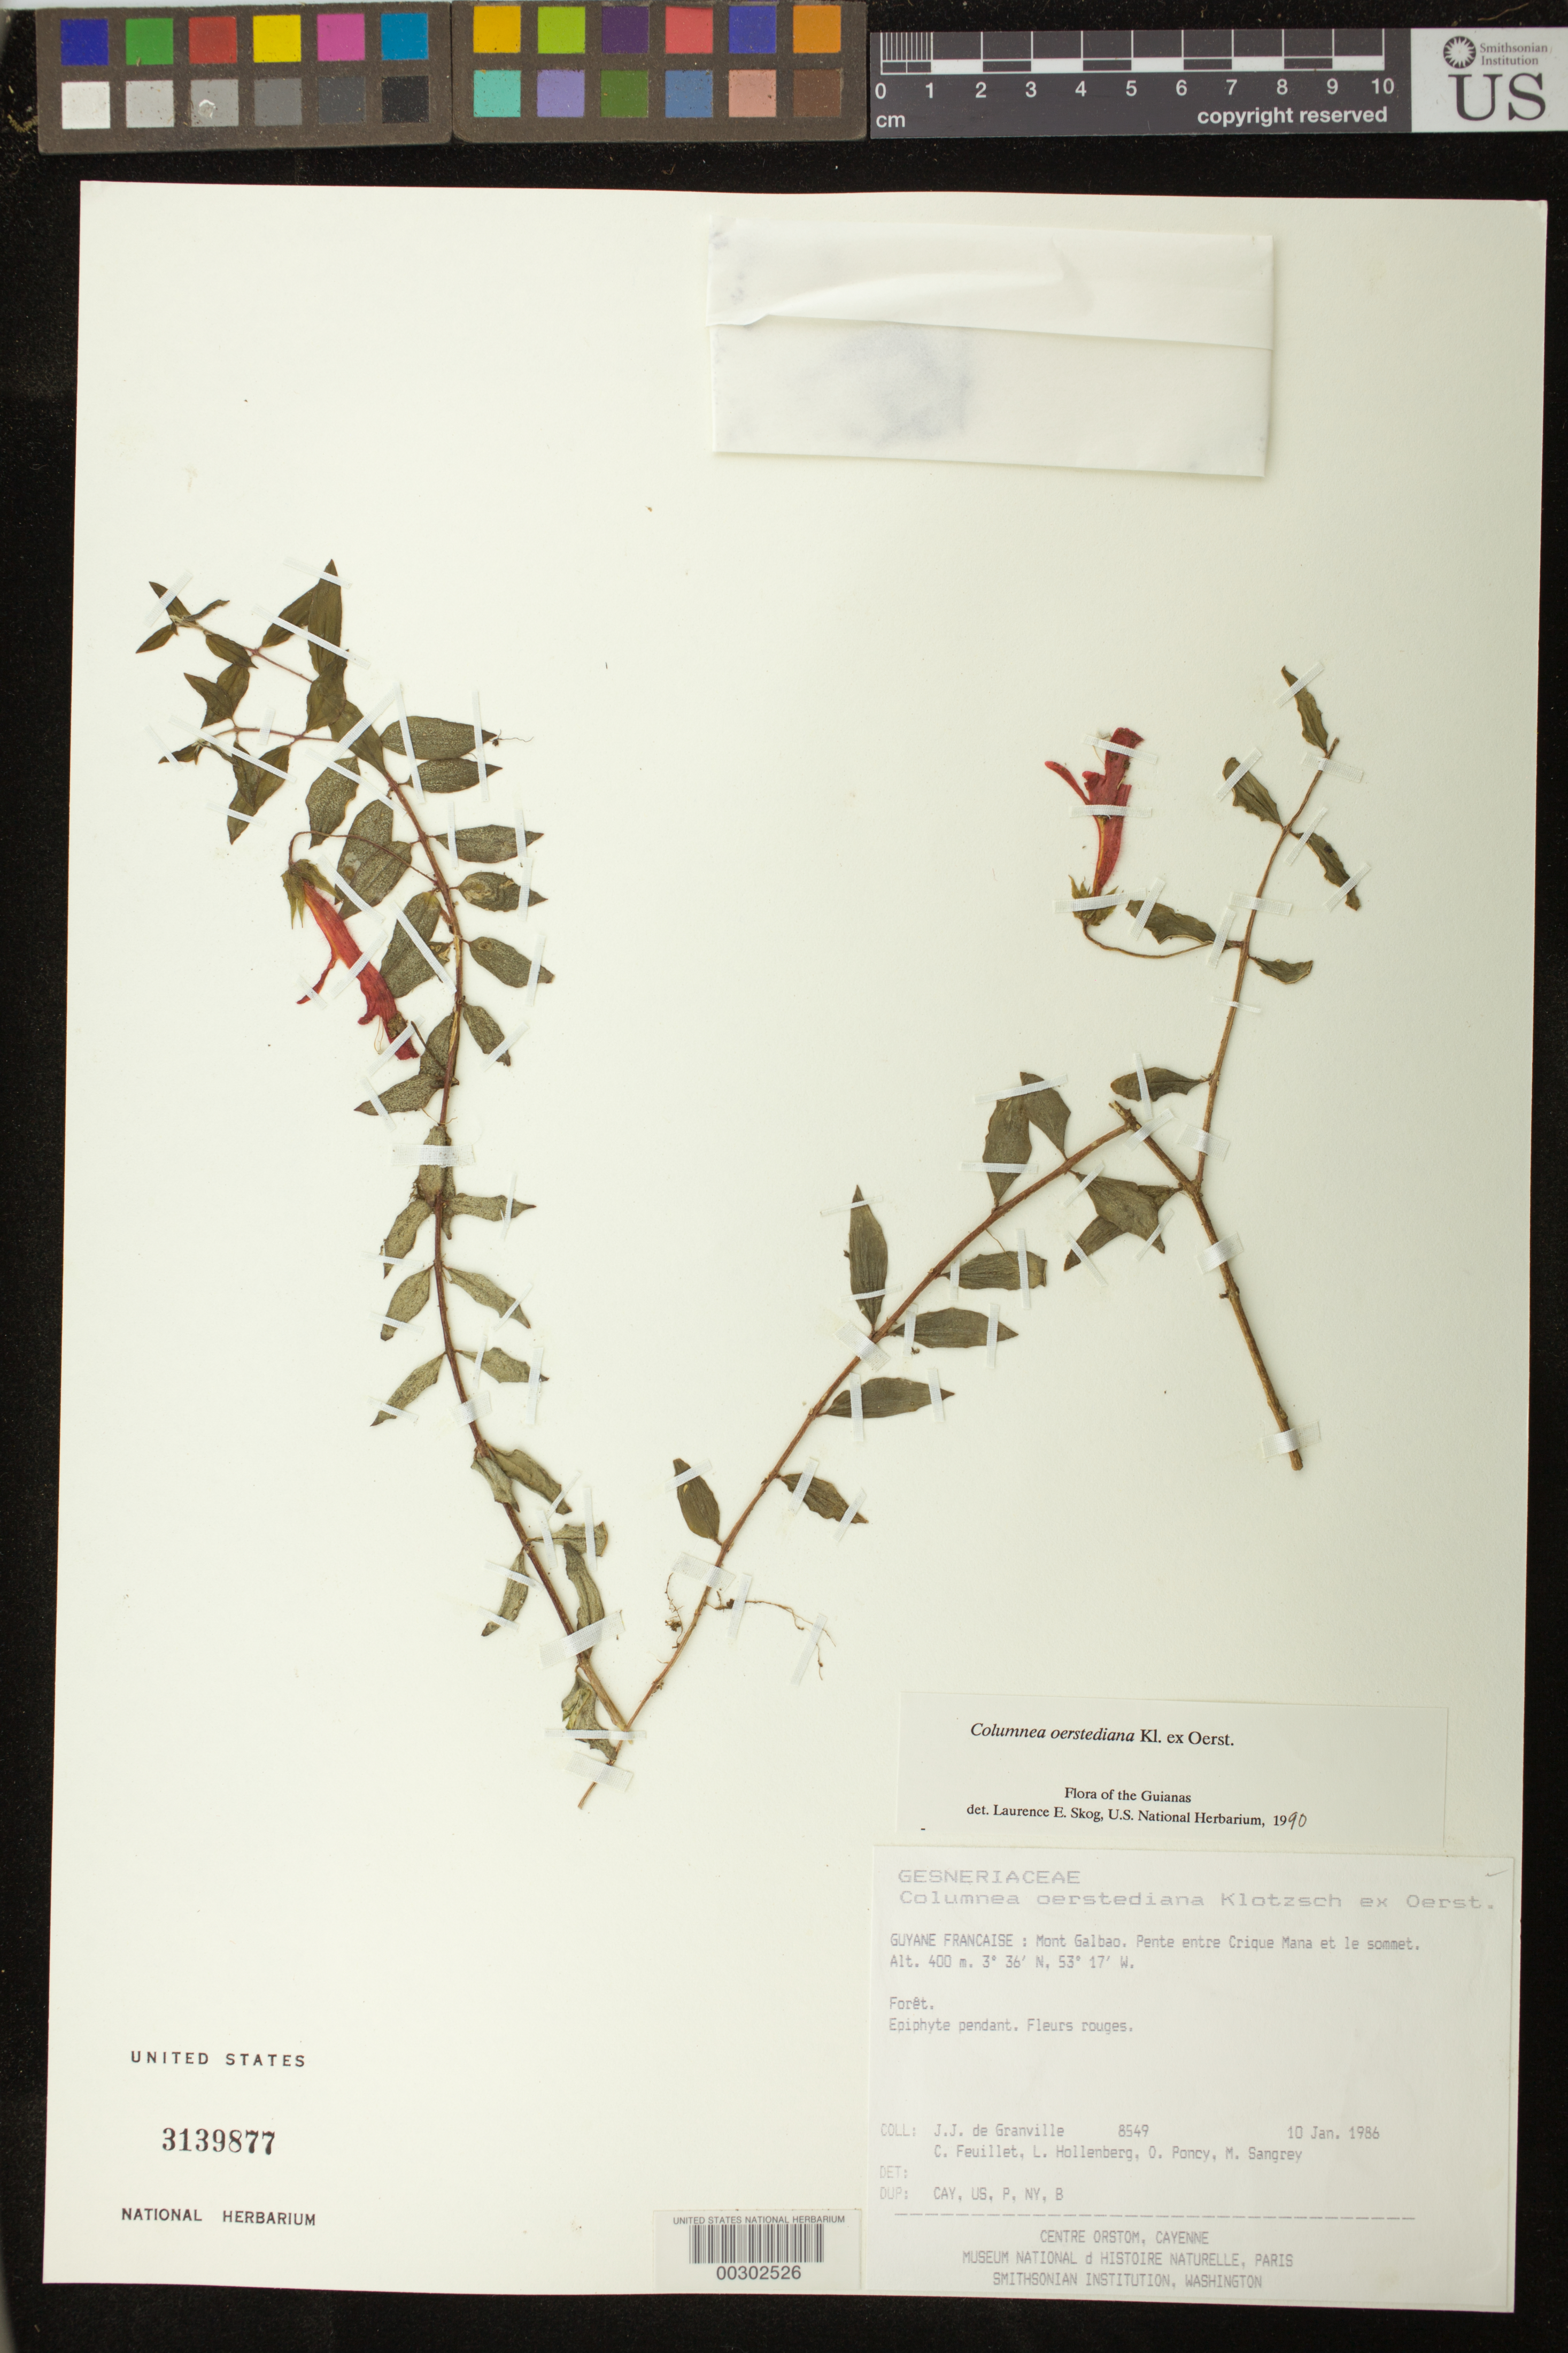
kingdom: Plantae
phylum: Tracheophyta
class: Magnoliopsida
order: Lamiales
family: Gesneriaceae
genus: Columnea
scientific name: Columnea oerstediana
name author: Klotzsch ex Oerst.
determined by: Skog, Laurence E.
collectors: J.-J. de Granville, C. Feuillet, L. Hollenberg, O. Poncy & M. Sangrey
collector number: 8549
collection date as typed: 10 Jan 1986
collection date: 1986-01-10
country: French Guiana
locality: Mont Galbao; pente entre Crique Mana et le sommet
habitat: Forêt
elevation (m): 400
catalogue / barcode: US 3139877